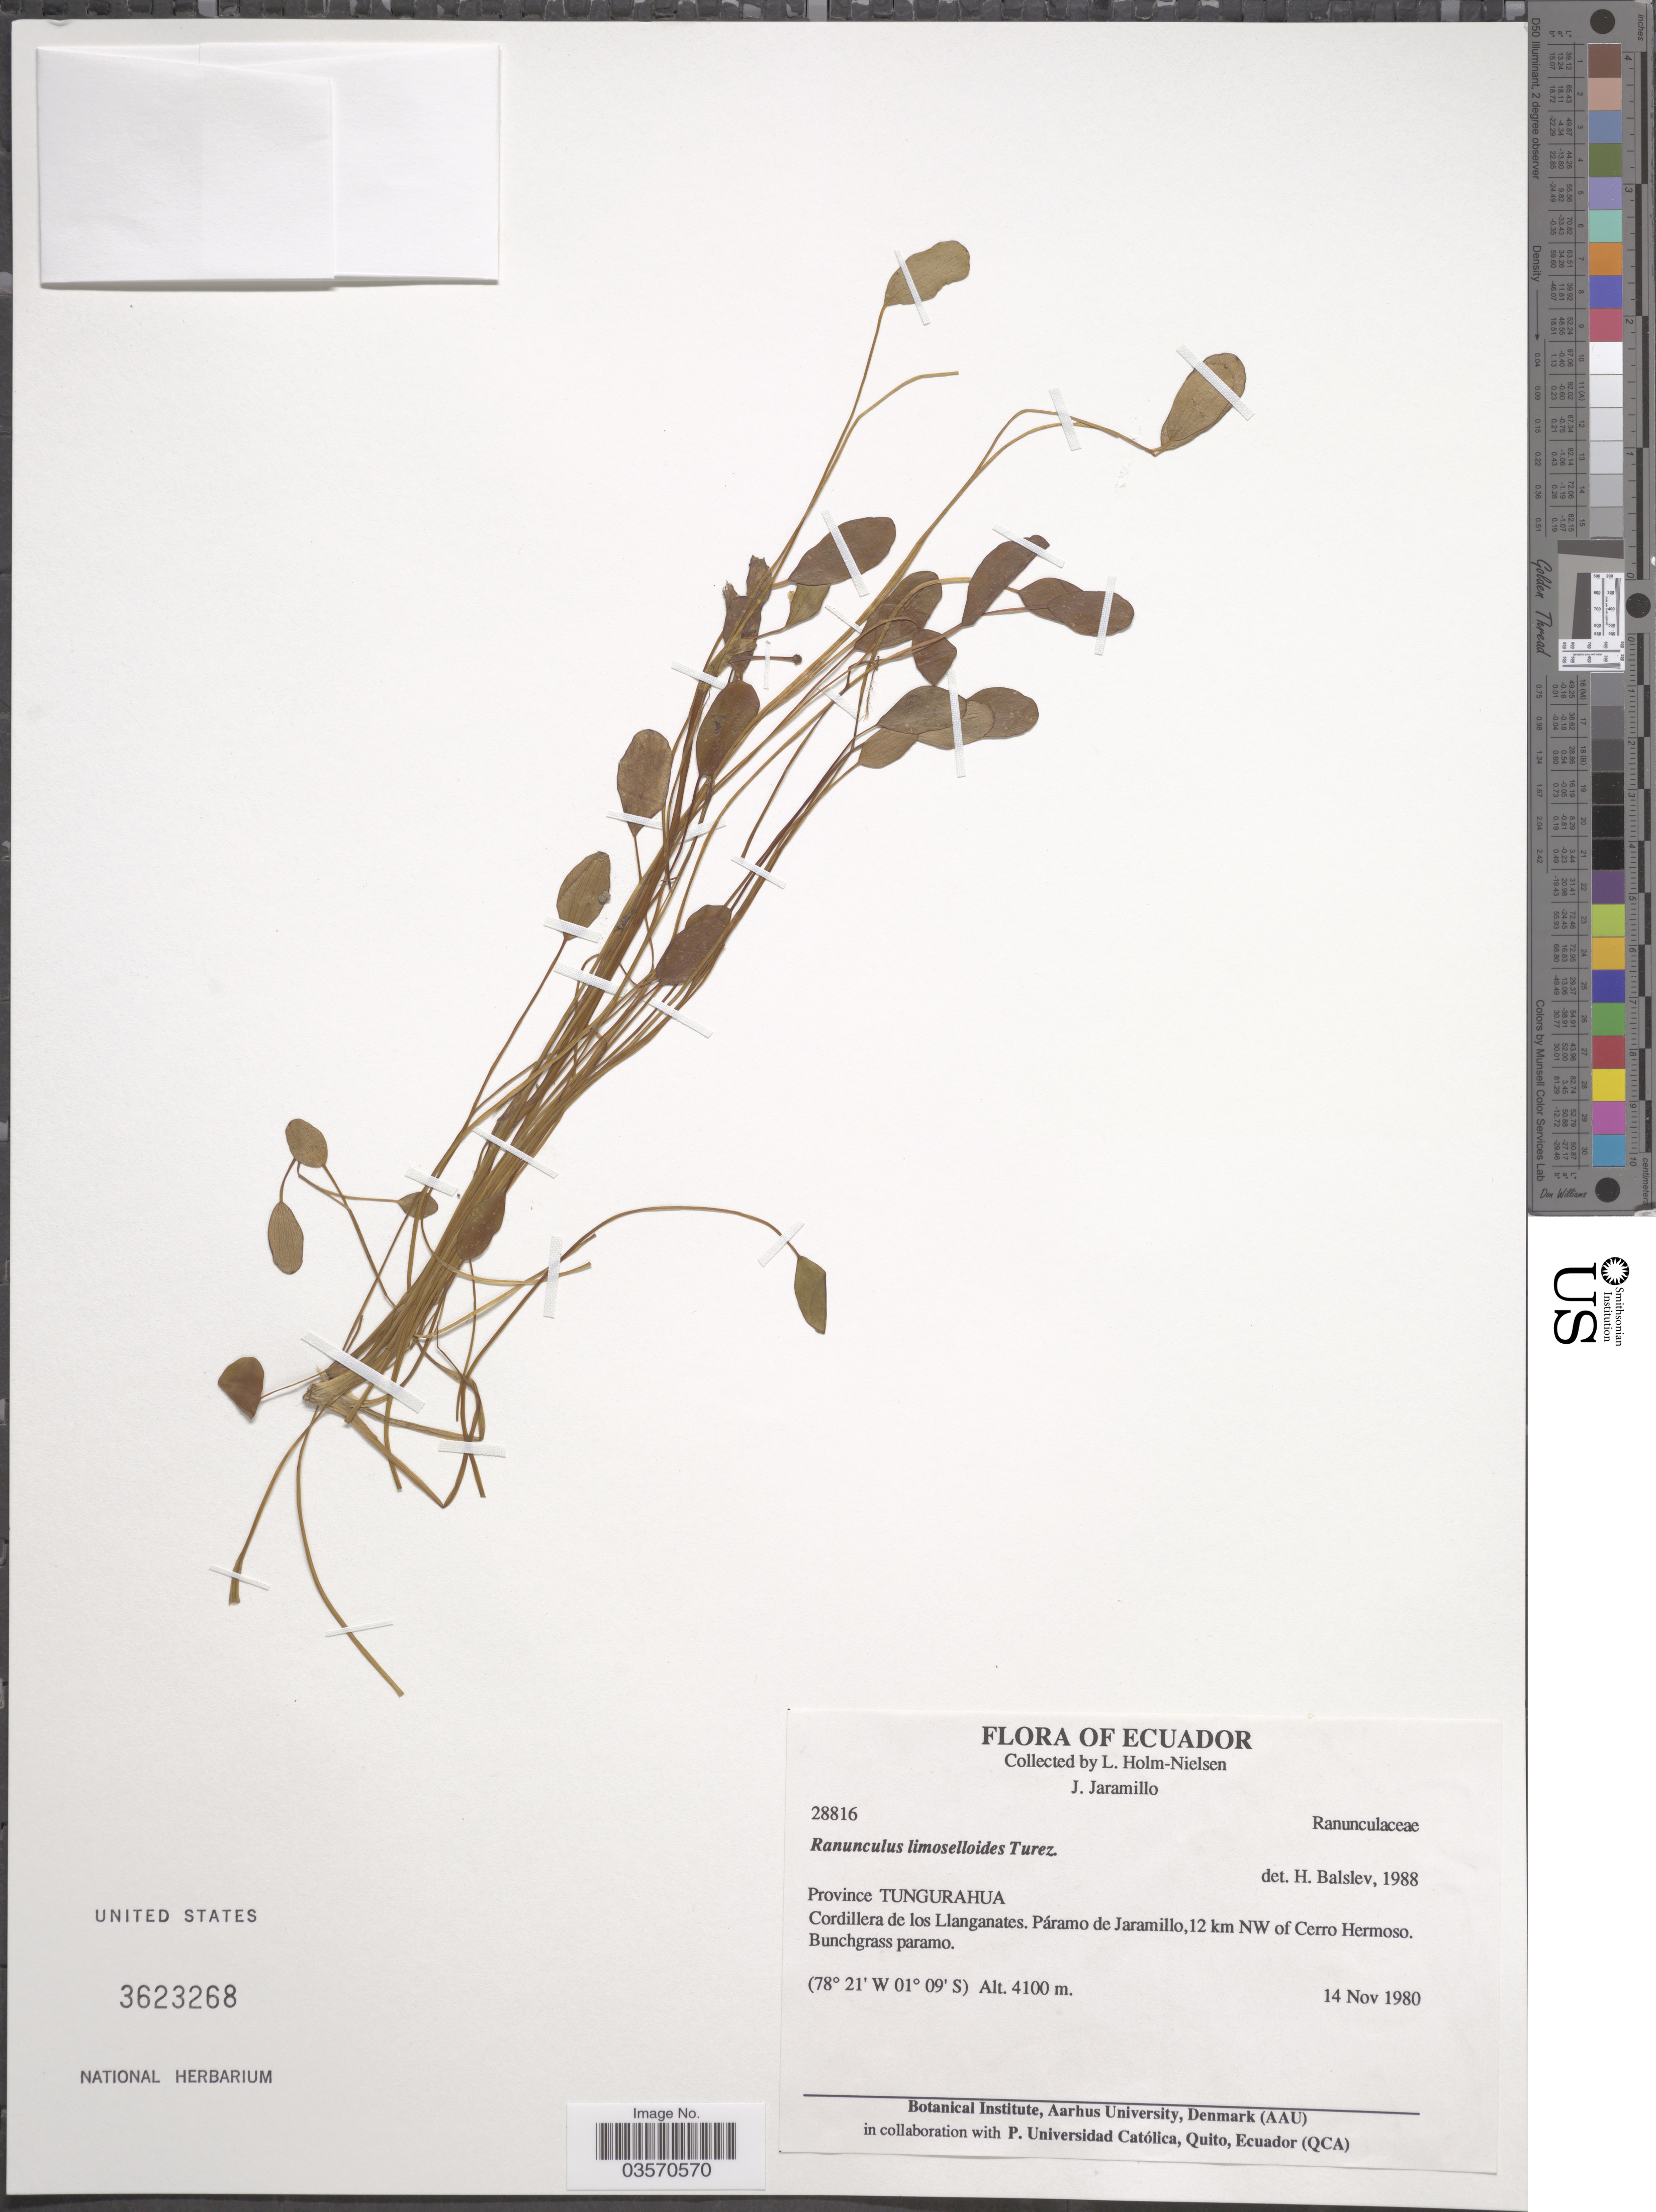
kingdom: Plantae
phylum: Tracheophyta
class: Magnoliopsida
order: Ranunculales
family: Ranunculaceae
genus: Ranunculus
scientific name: Ranunculus limoselloides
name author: Turcz.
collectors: L. Holm-Nielsen & J. Jaramillo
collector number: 28816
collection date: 1980-11-14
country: Ecuador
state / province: Tungurahua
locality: Cordillera de los Llanganates. Páramo del Jaramillo, 12 km NW of Cerro Hermoso. Bunchgrass paramo.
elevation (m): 4100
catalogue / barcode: US 3623268